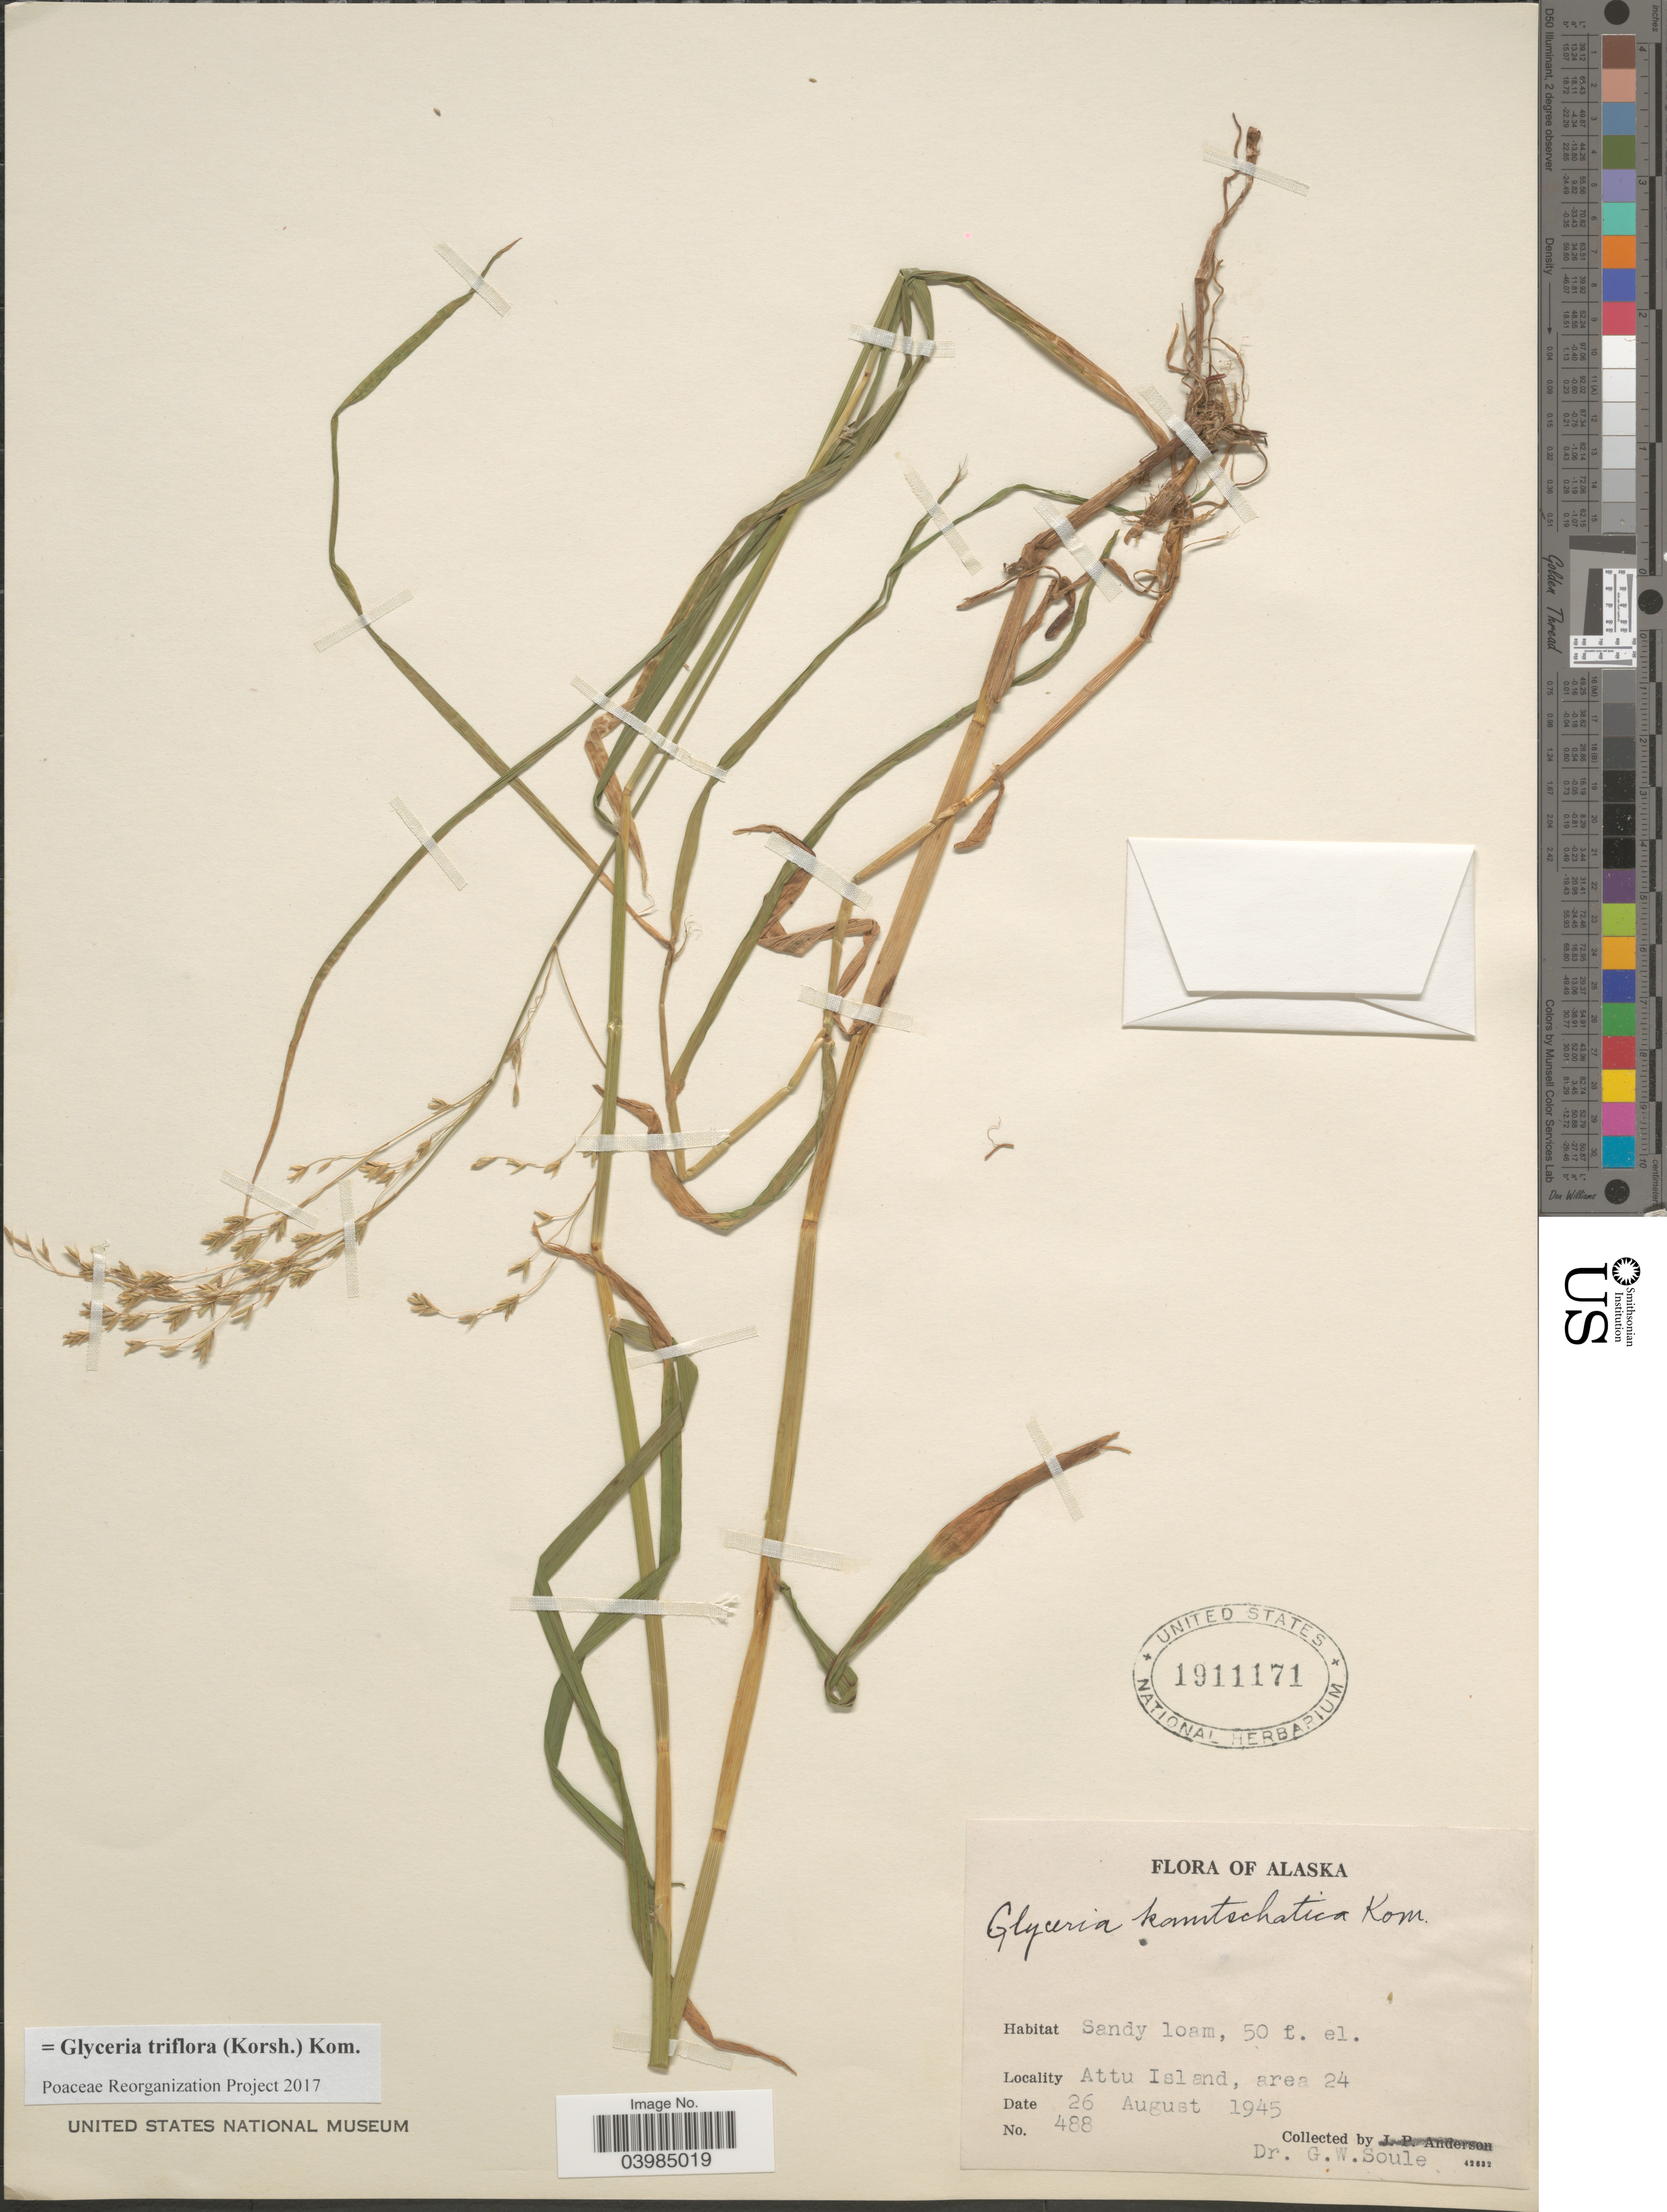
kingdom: Plantae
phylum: Tracheophyta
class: Liliopsida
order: Poales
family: Poaceae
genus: Glyceria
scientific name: Glyceria triflora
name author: (Korsh.) Kom.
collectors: G. Soule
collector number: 488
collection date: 1945-08-26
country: United States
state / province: Alaska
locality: Attu Island, area 24.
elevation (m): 15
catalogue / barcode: US 1911171